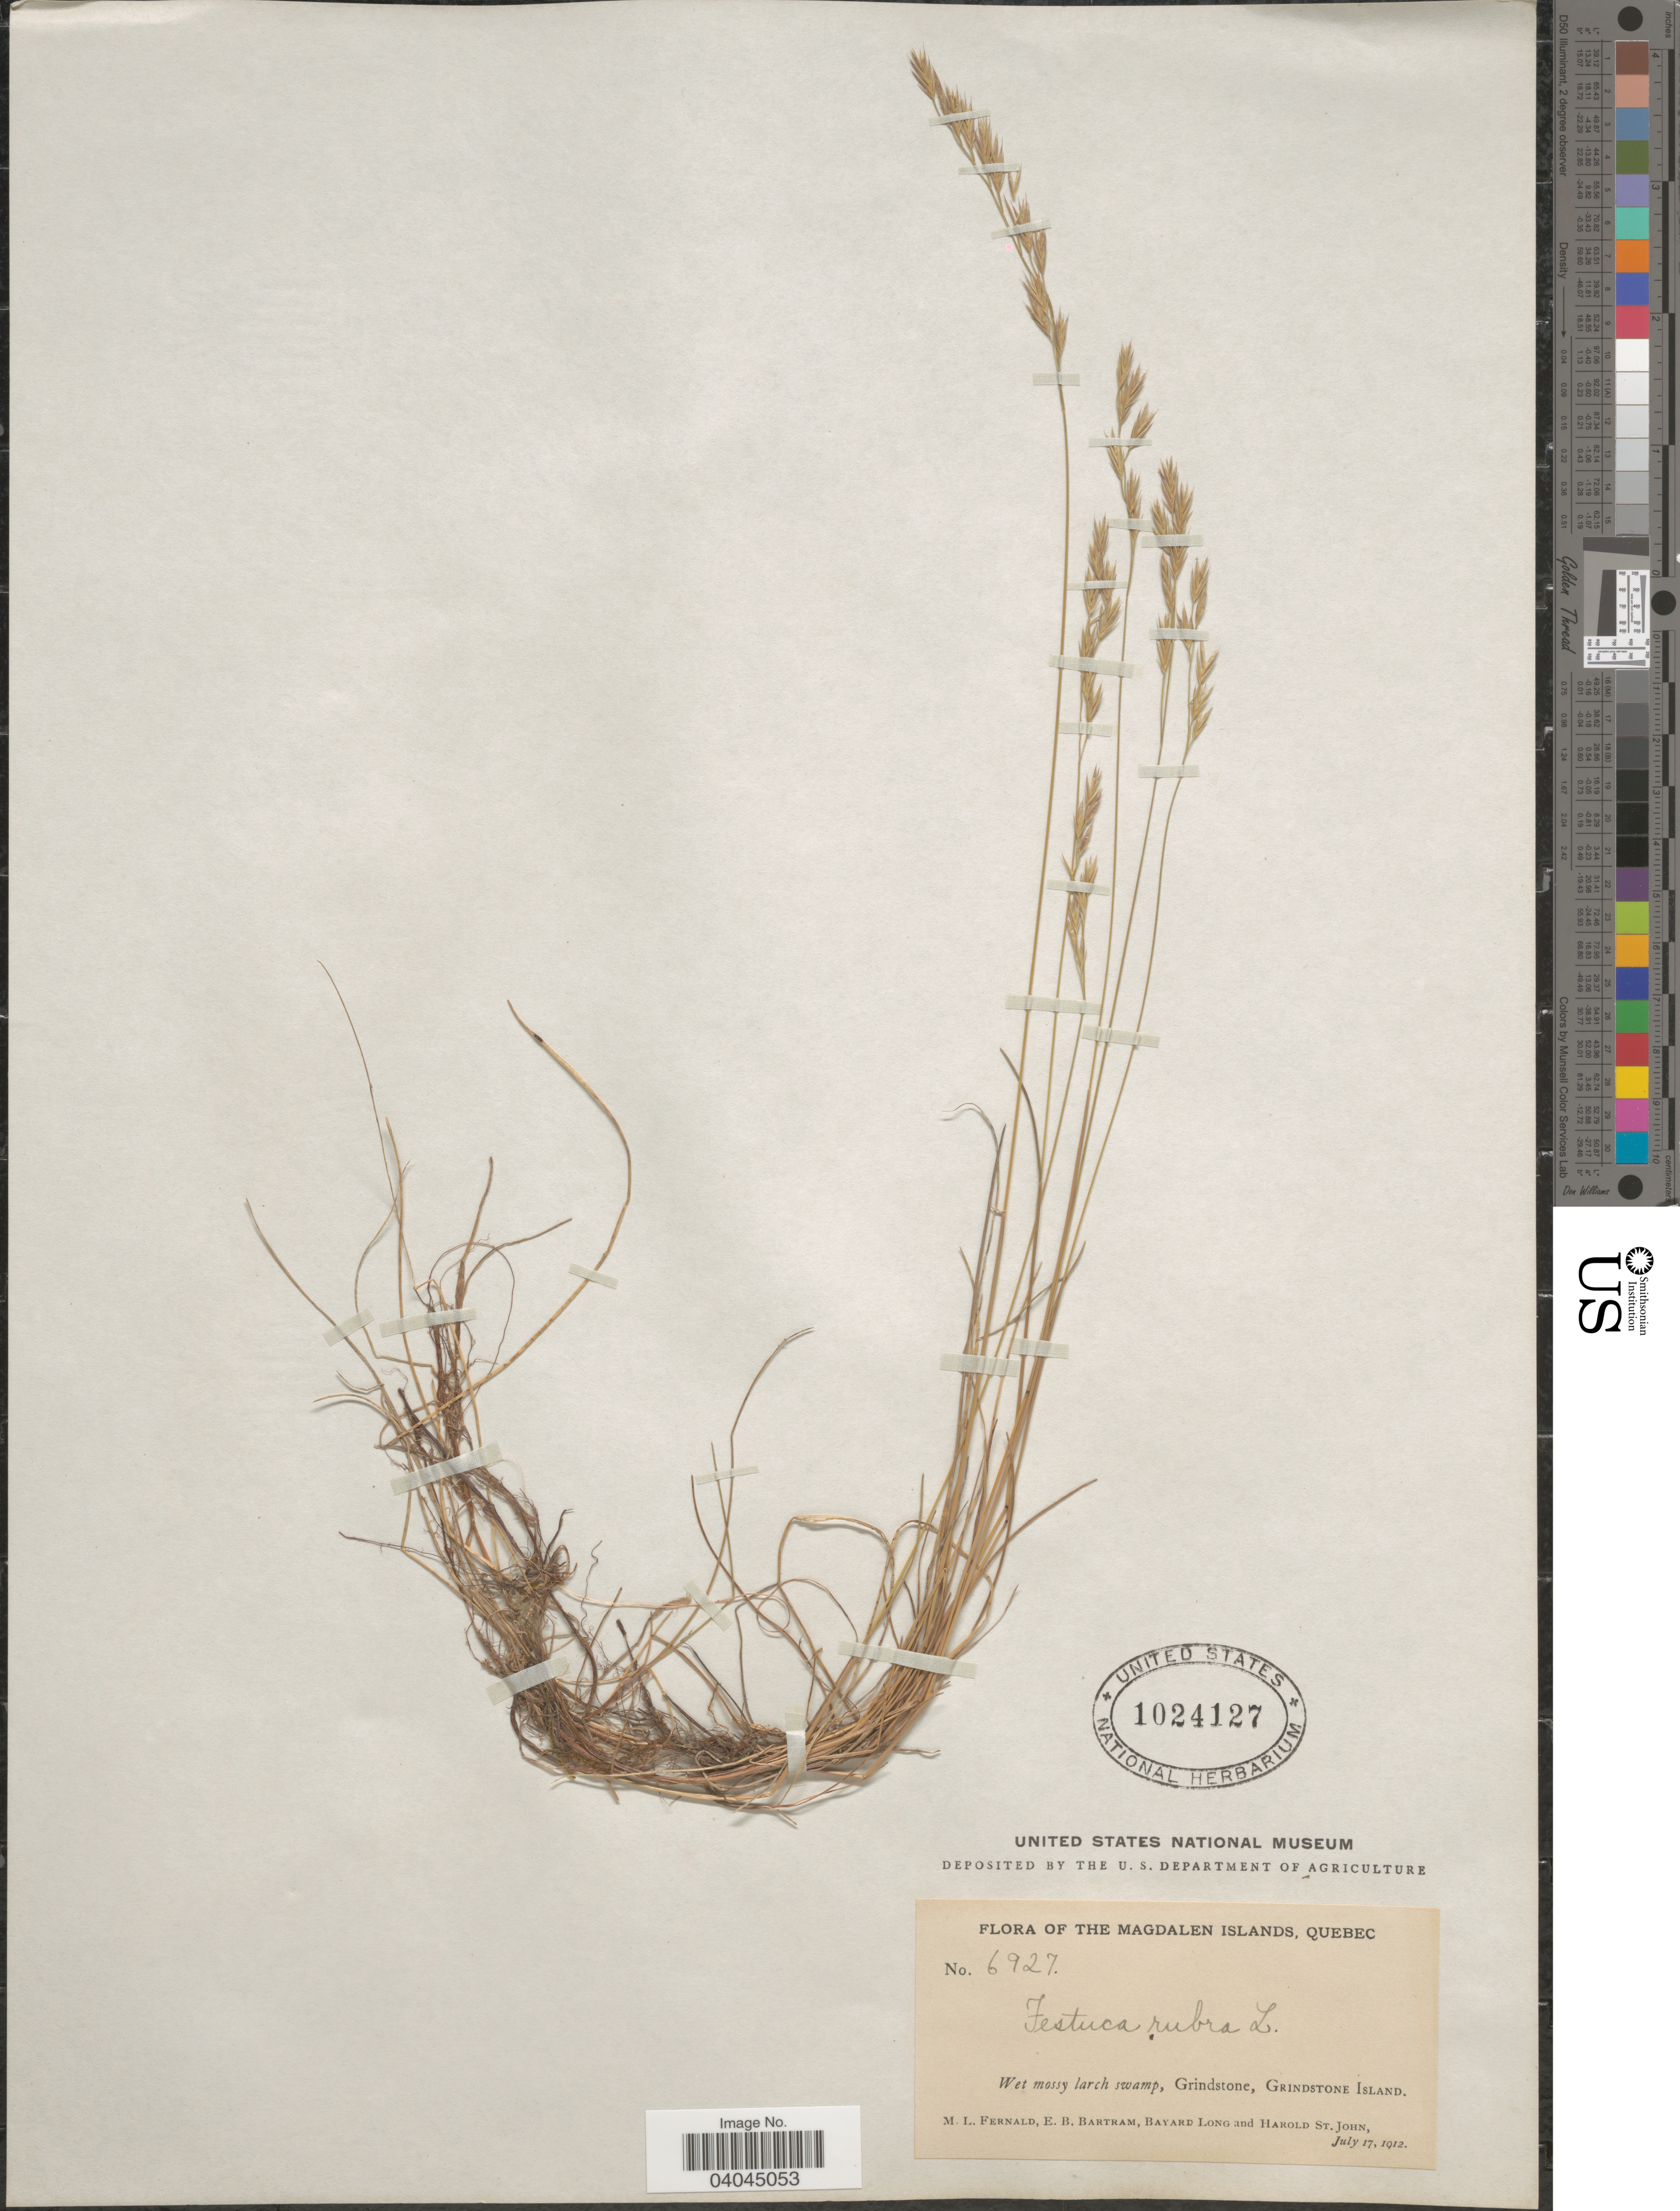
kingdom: Plantae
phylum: Tracheophyta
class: Liliopsida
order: Poales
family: Poaceae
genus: Festuca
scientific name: Festuca rubra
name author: L.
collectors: M. L. Fernald, E. B. Bartram, B. Long & H. St. John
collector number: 6927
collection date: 1912-07-17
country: Canada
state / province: Quebec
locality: The Magdalen Islands. Wet mossy larch swamp, Grindstone, Grindstone Island.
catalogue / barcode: US 1024127